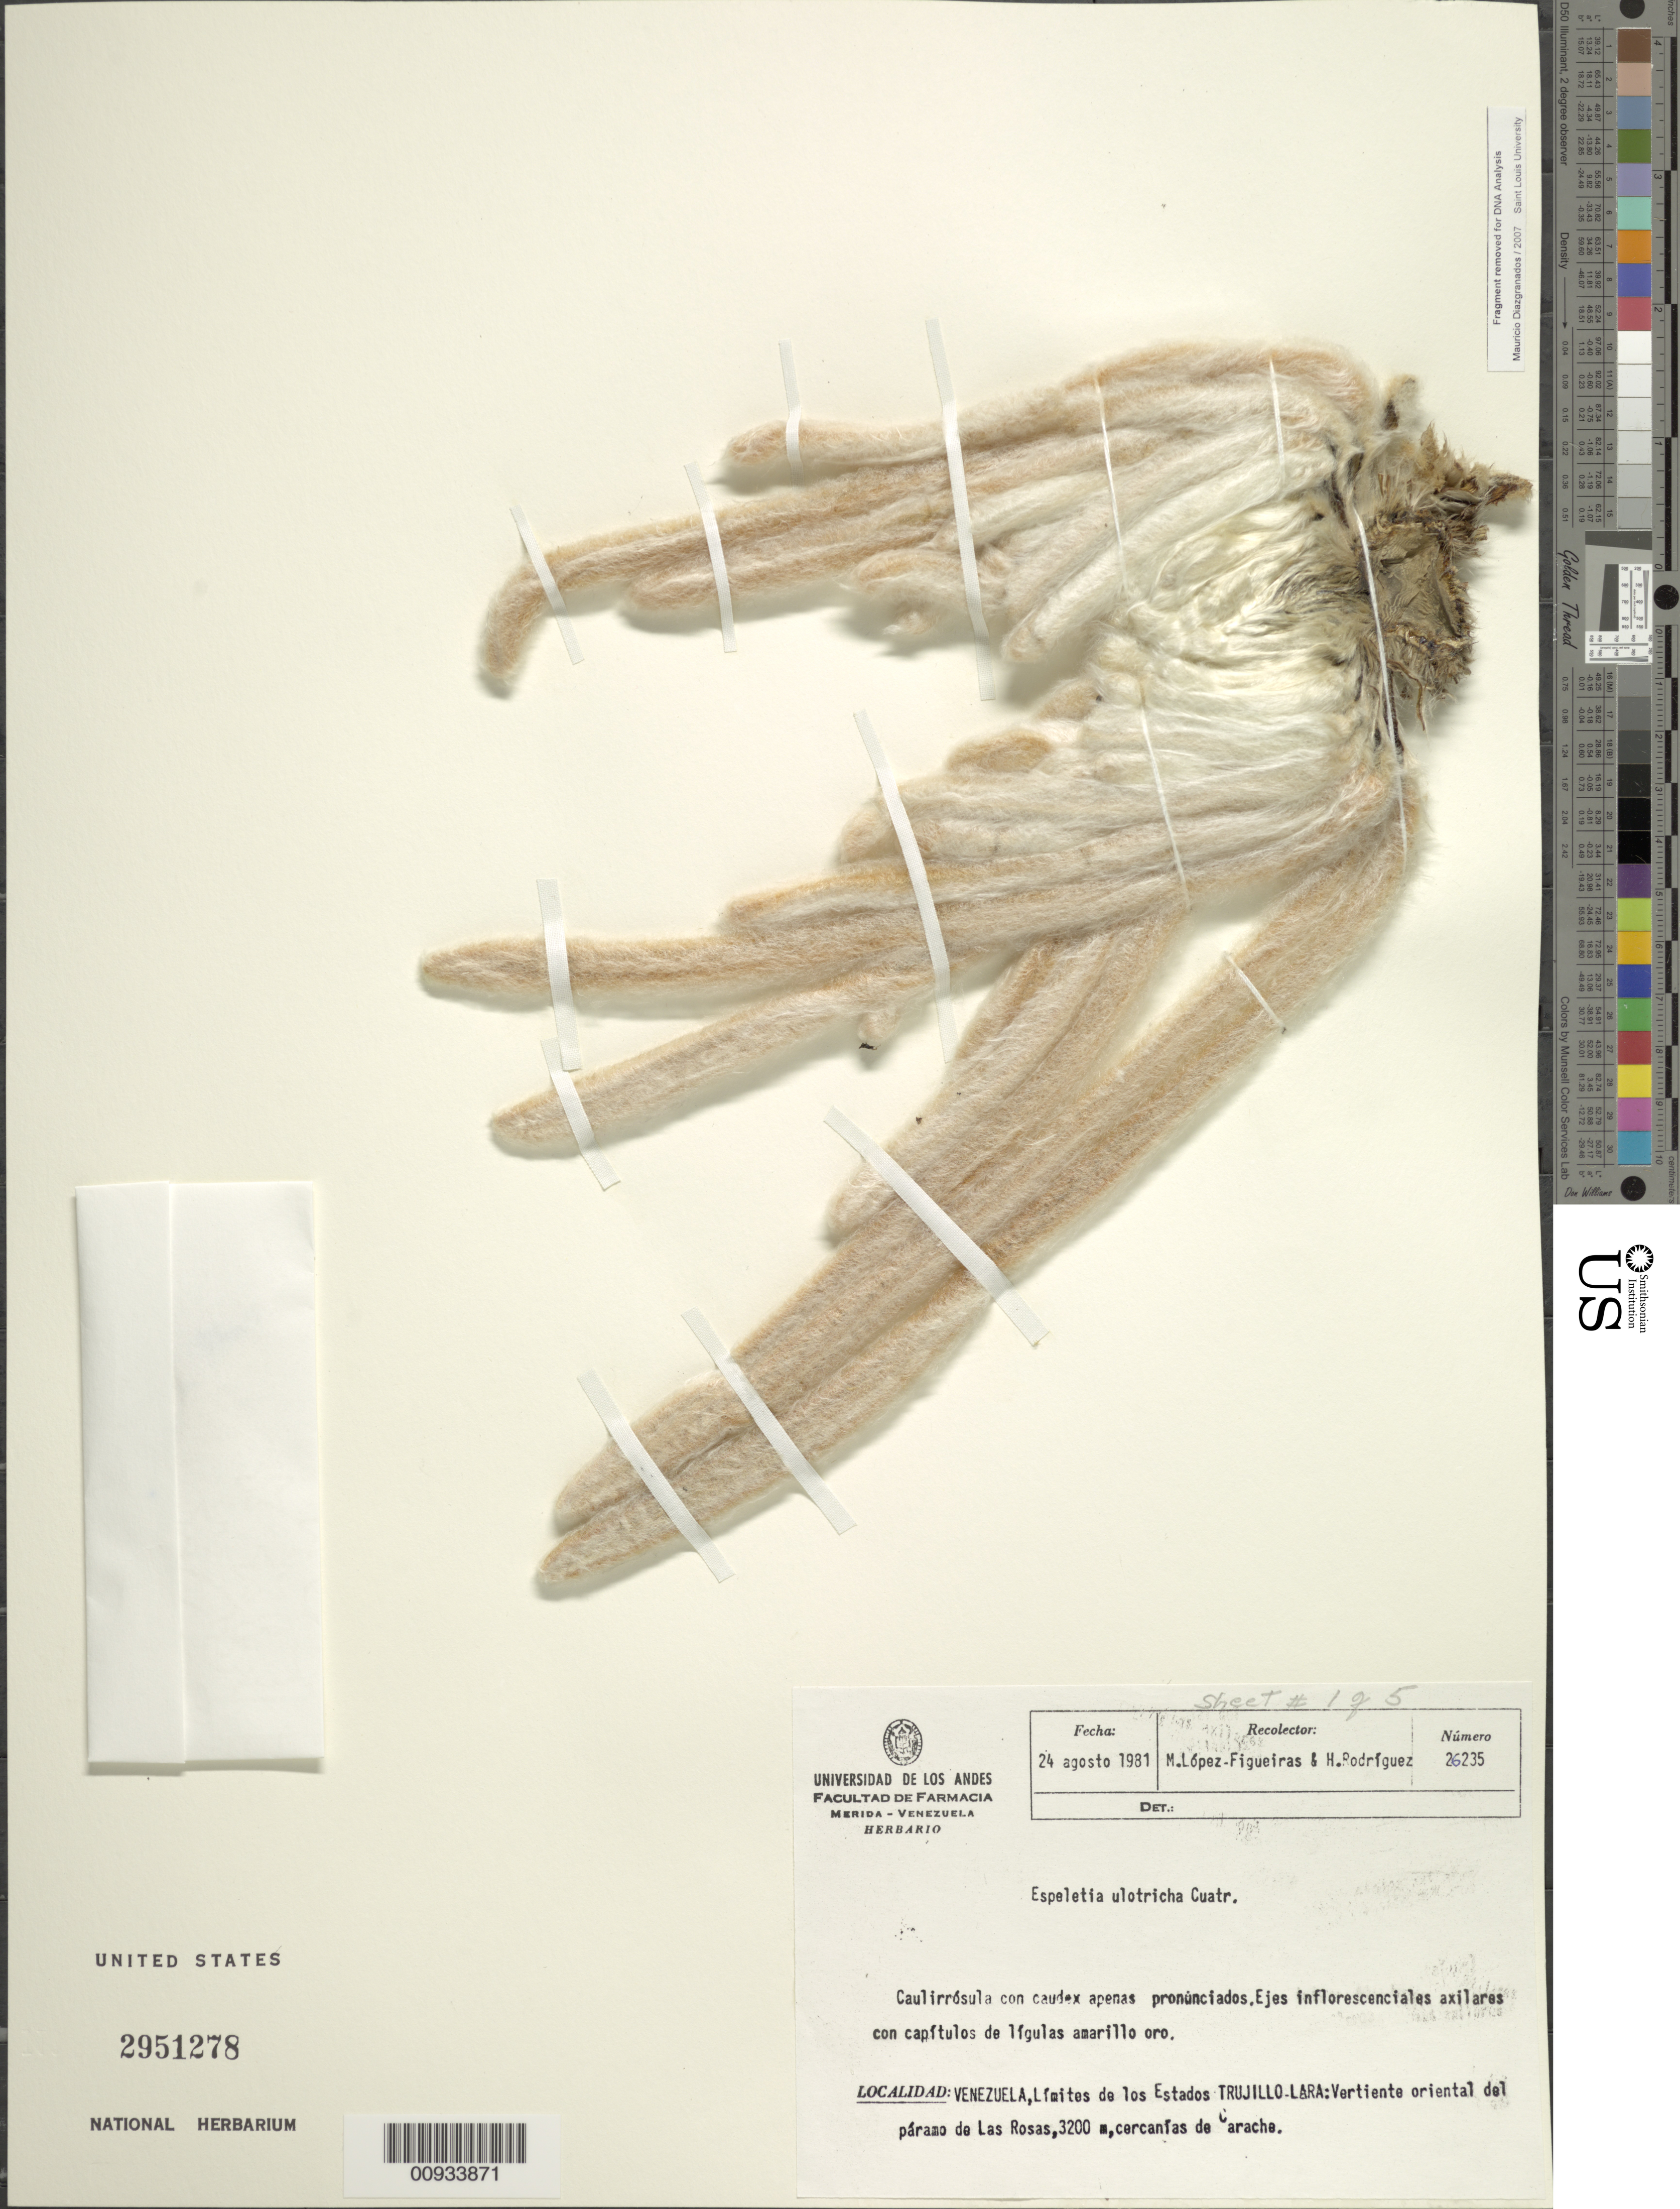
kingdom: Plantae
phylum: Tracheophyta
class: Magnoliopsida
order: Asterales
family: Asteraceae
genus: Espeletia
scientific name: Espeletia ulotricha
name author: Cuatrec.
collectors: M. López Figueiras & H. A. Rodriguez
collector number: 26235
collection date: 1981-08-24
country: Venezuela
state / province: Trujillo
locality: Páramo de Las Rosas. Límite de los estados Trujillo-Lara: vertiente oriental del P. de Las Rosas, cercanías de Carache.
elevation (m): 3200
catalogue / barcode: US 2951278